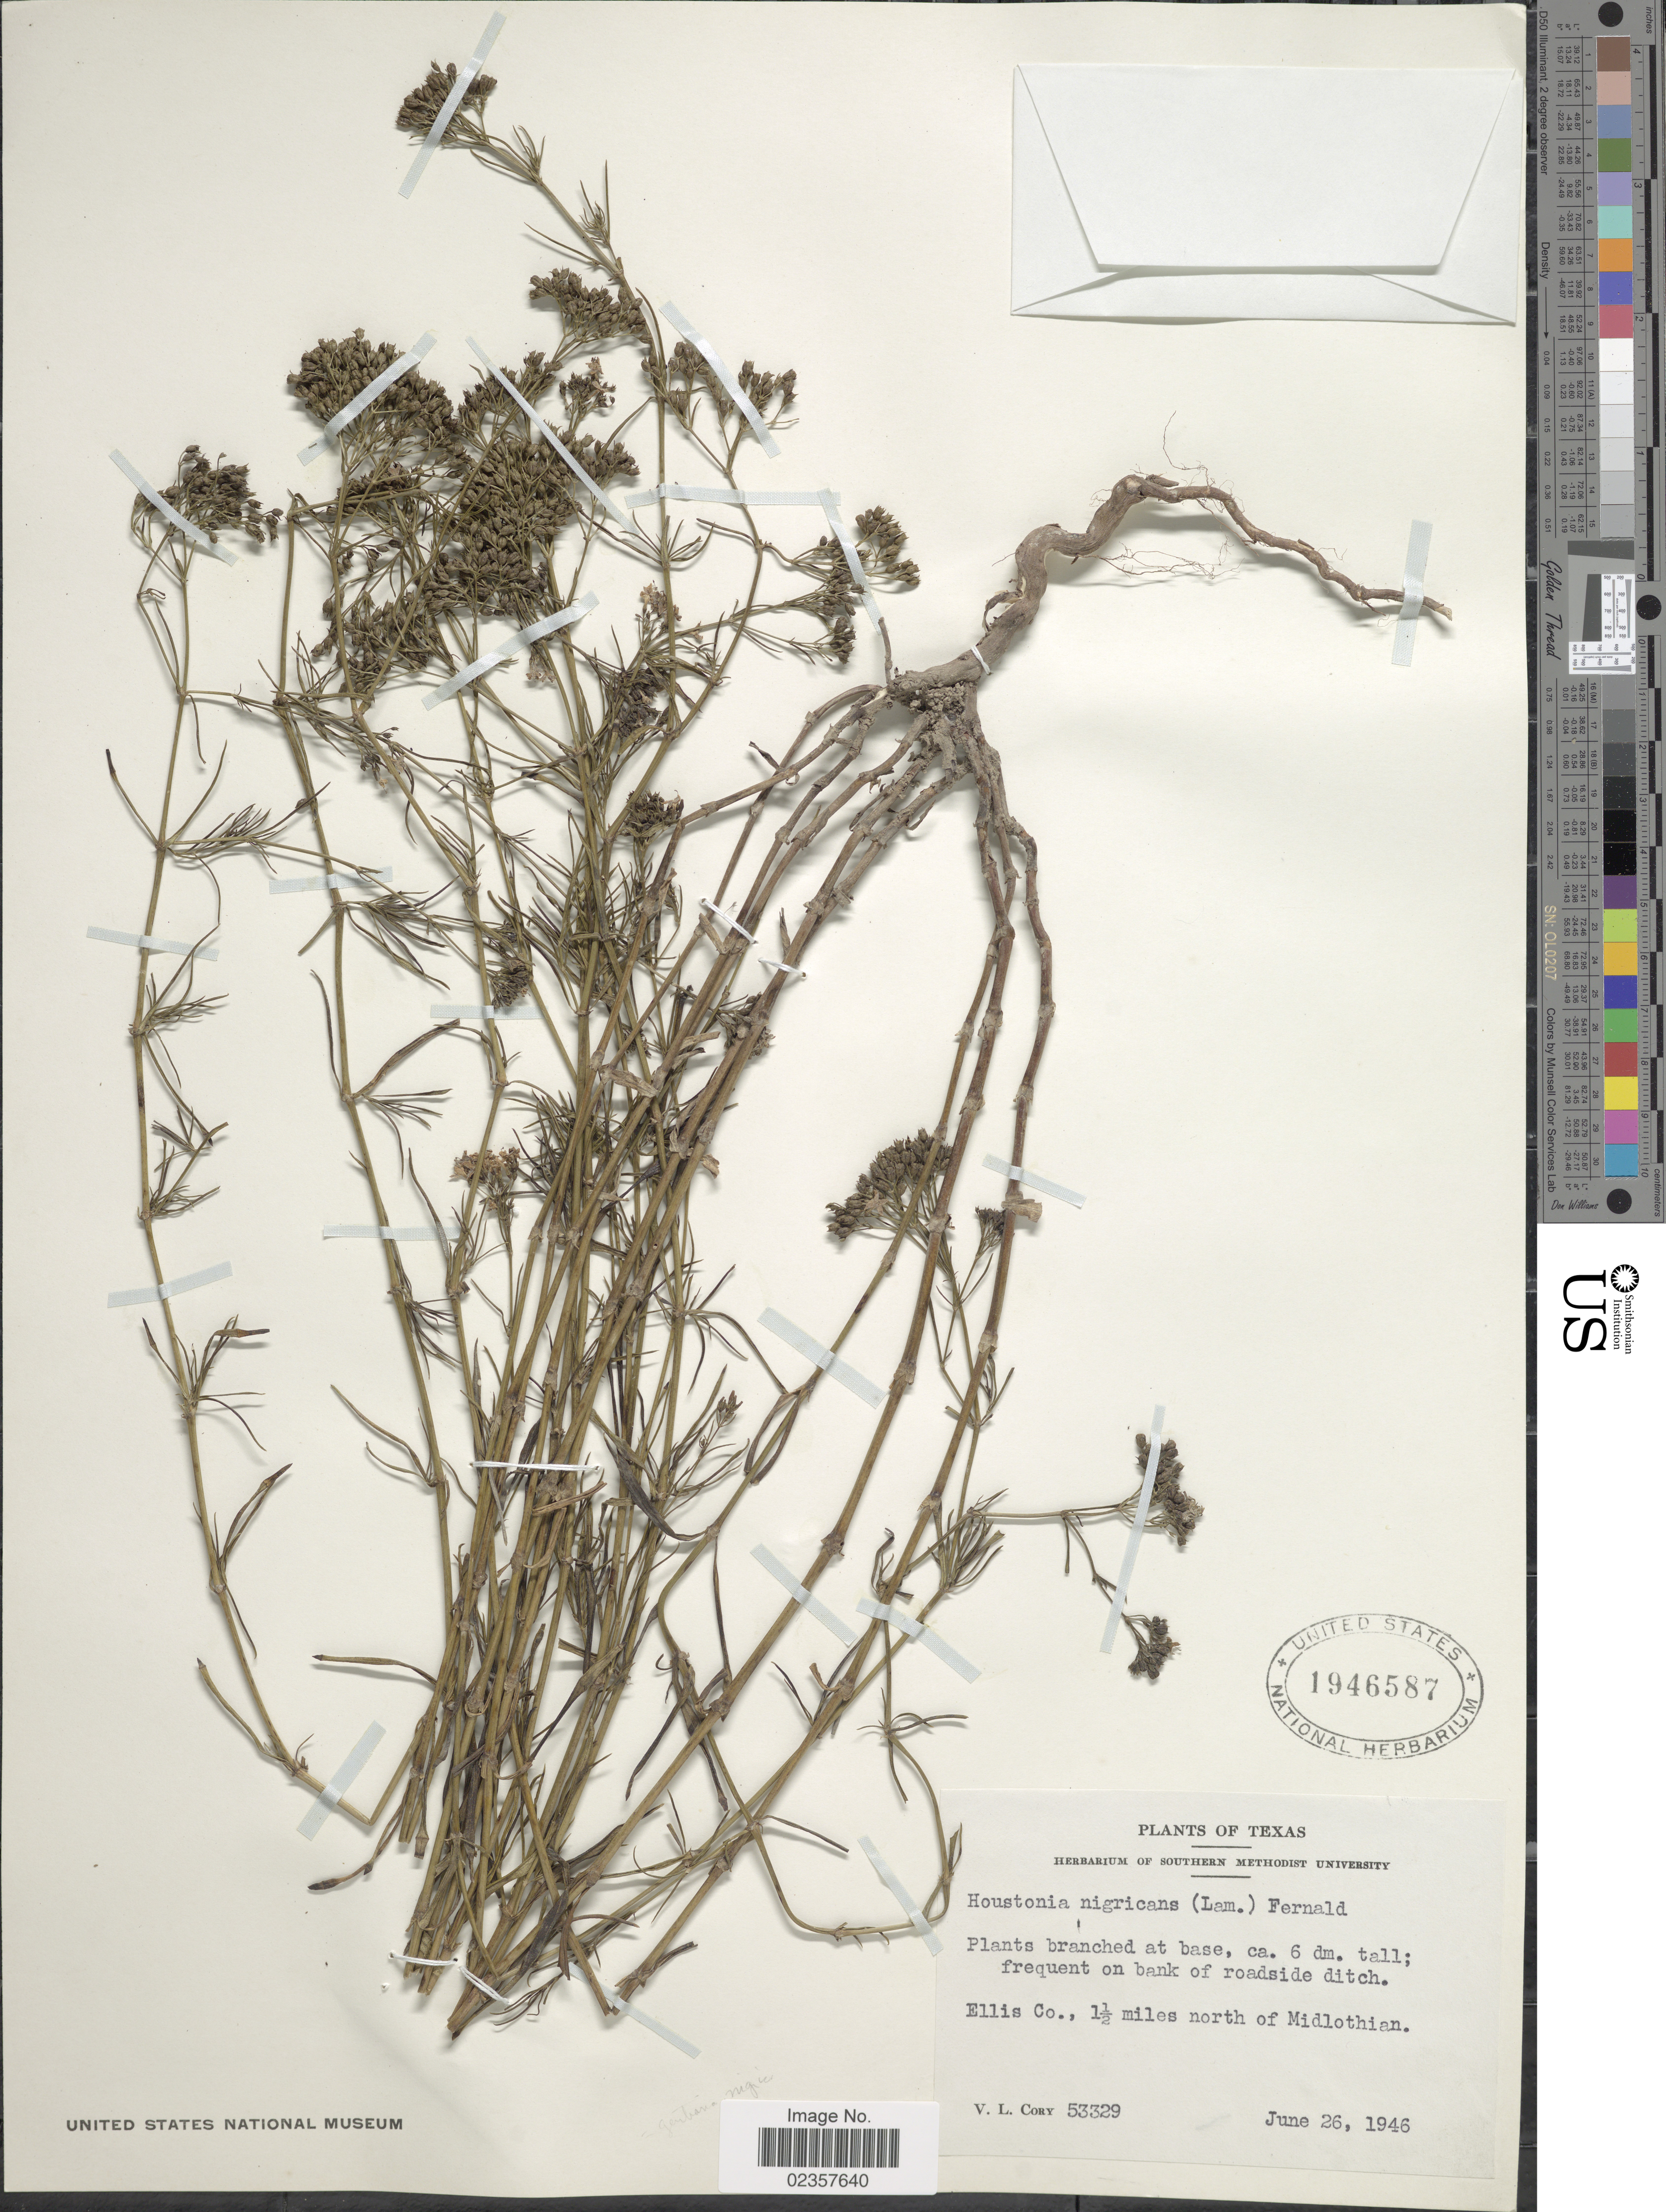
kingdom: Plantae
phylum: Tracheophyta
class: Magnoliopsida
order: Gentianales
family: Rubiaceae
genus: Houstonia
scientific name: Houstonia nigricans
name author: (Lam.) Fernald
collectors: V. Cory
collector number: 53329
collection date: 1946-06-26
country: United States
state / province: Texas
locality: Ellis Co., 1½ miles north of Midlothian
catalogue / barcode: US 1946587